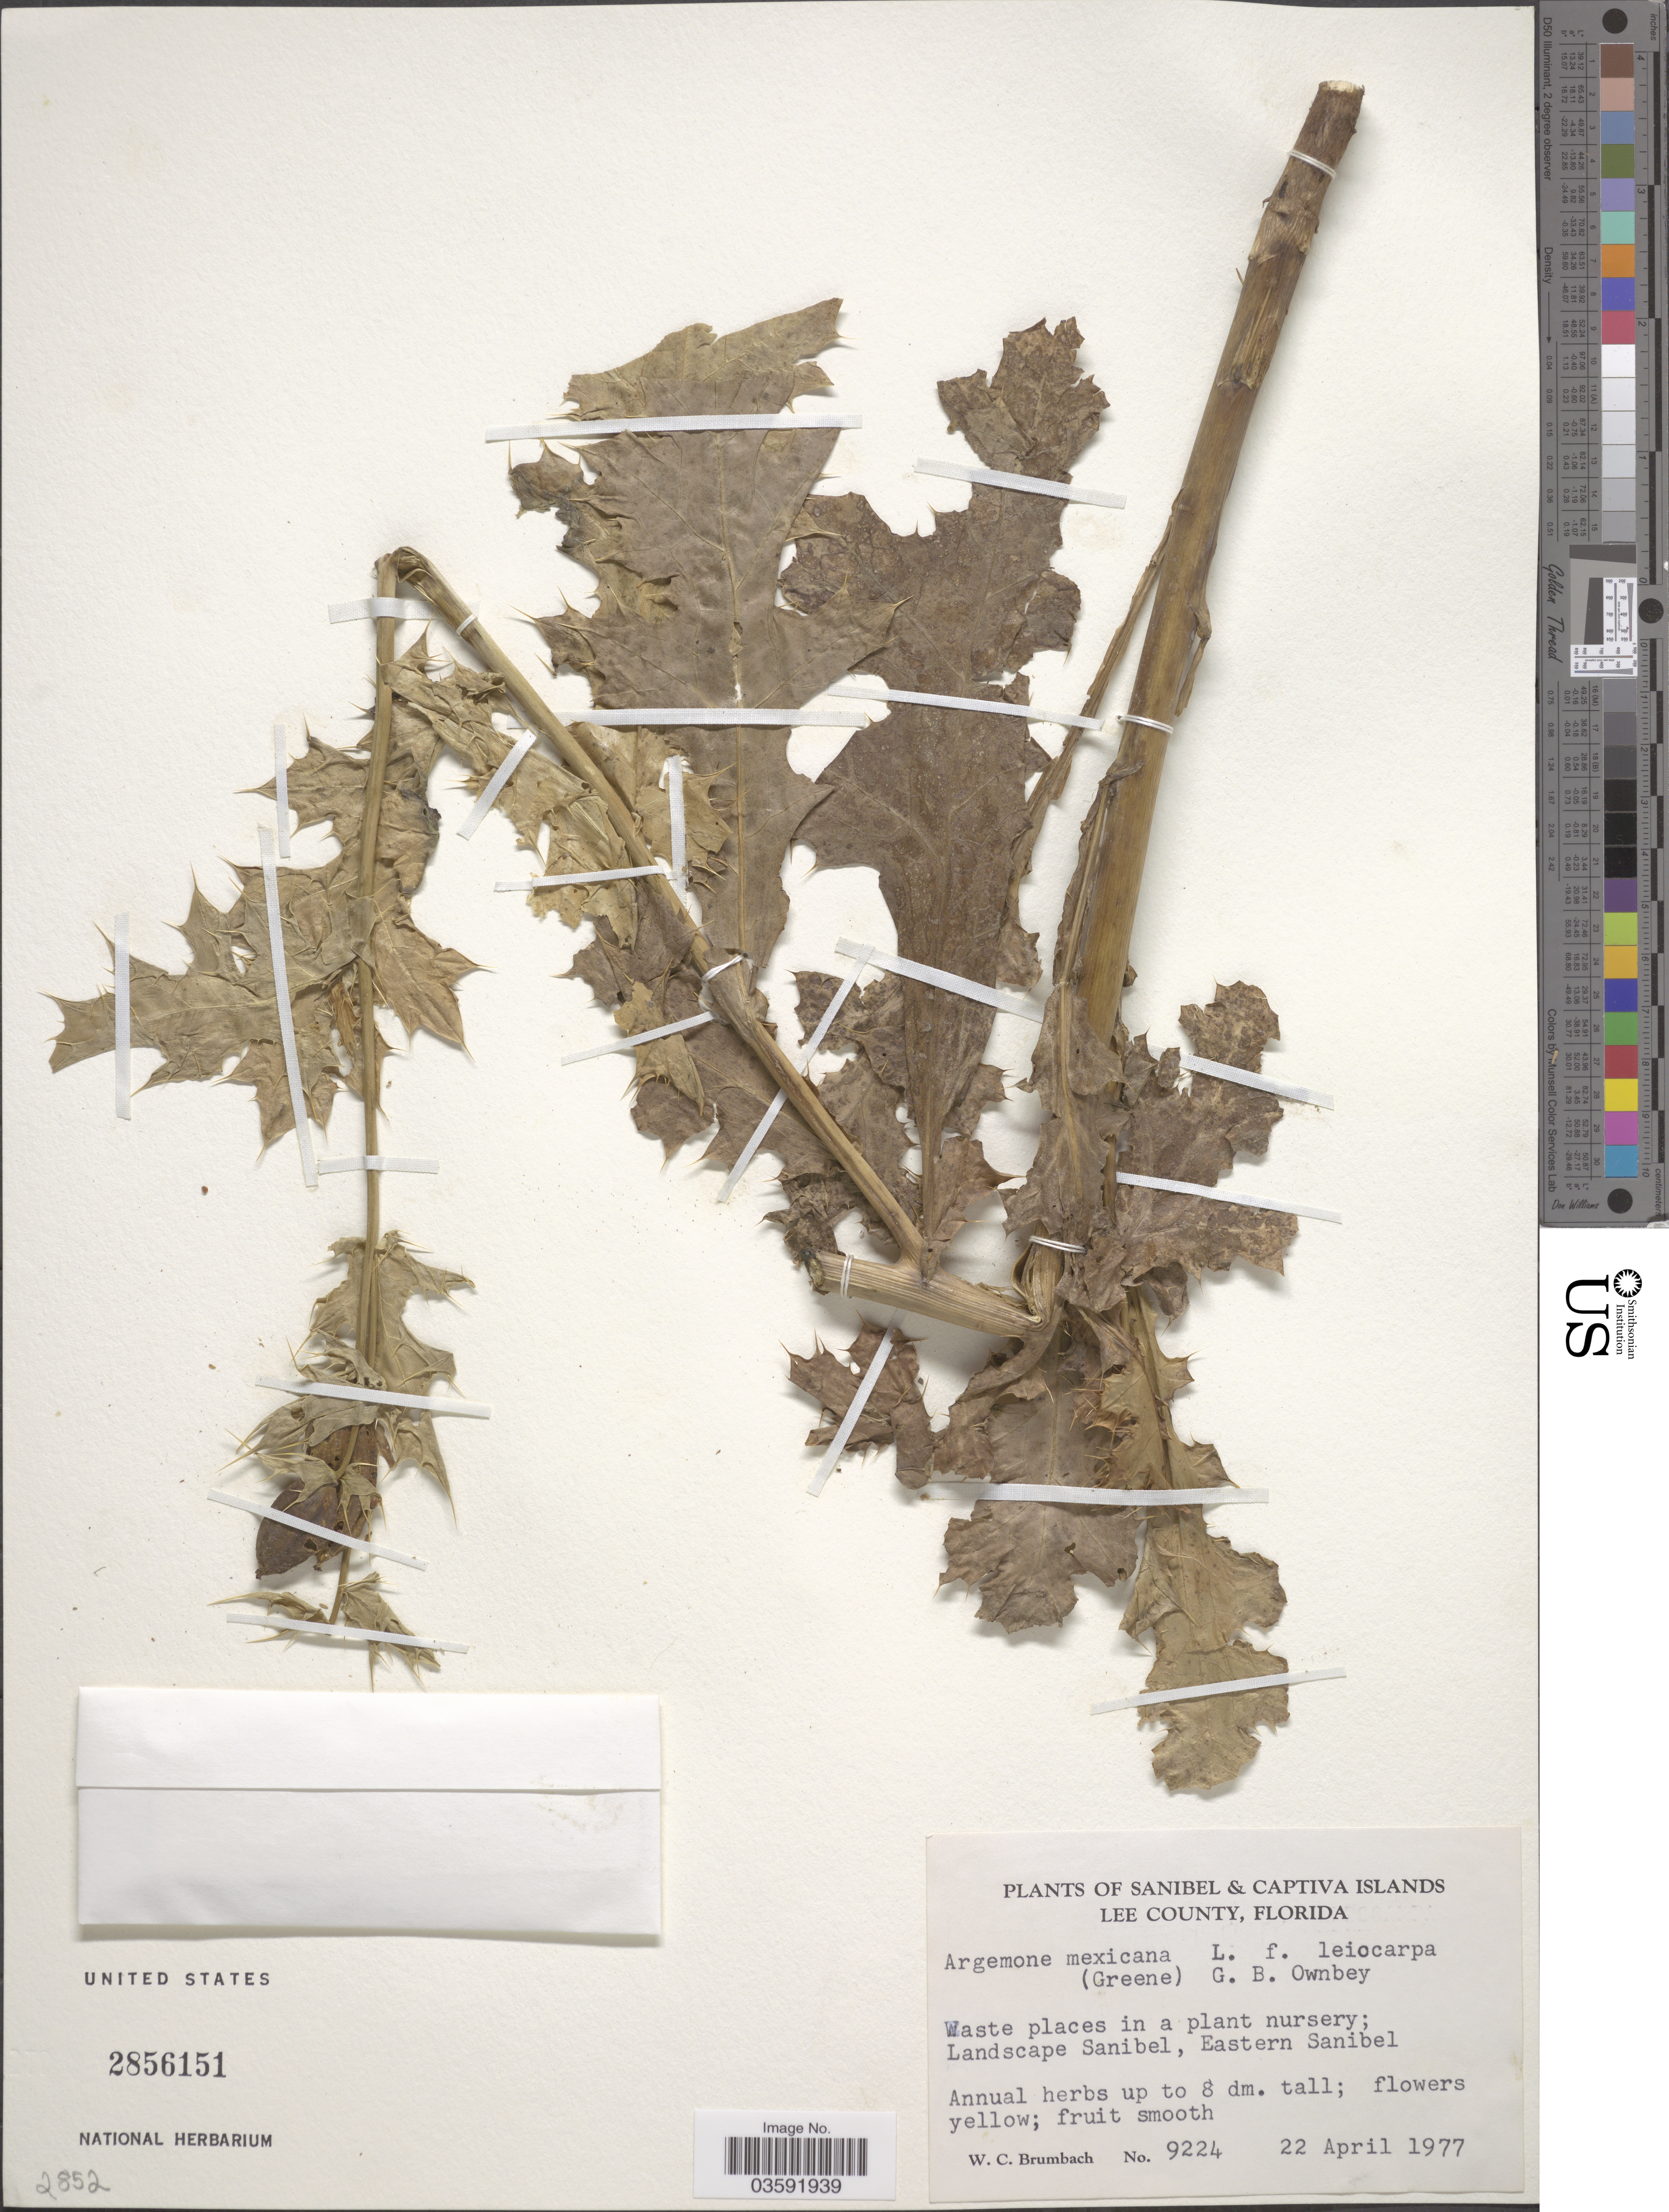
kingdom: Plantae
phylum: Tracheophyta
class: Magnoliopsida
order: Ranunculales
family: Papaveraceae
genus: Argemone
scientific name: Argemone mexicana f. leiocarpa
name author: (Greene) G.B. Ownbey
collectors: W. C. Brumbach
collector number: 9224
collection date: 1977-04-22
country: United States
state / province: Florida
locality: Sanibel Islands. In a plant nursery; Landscape Sanibel, Eastern Sanibel.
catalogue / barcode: US 2856151